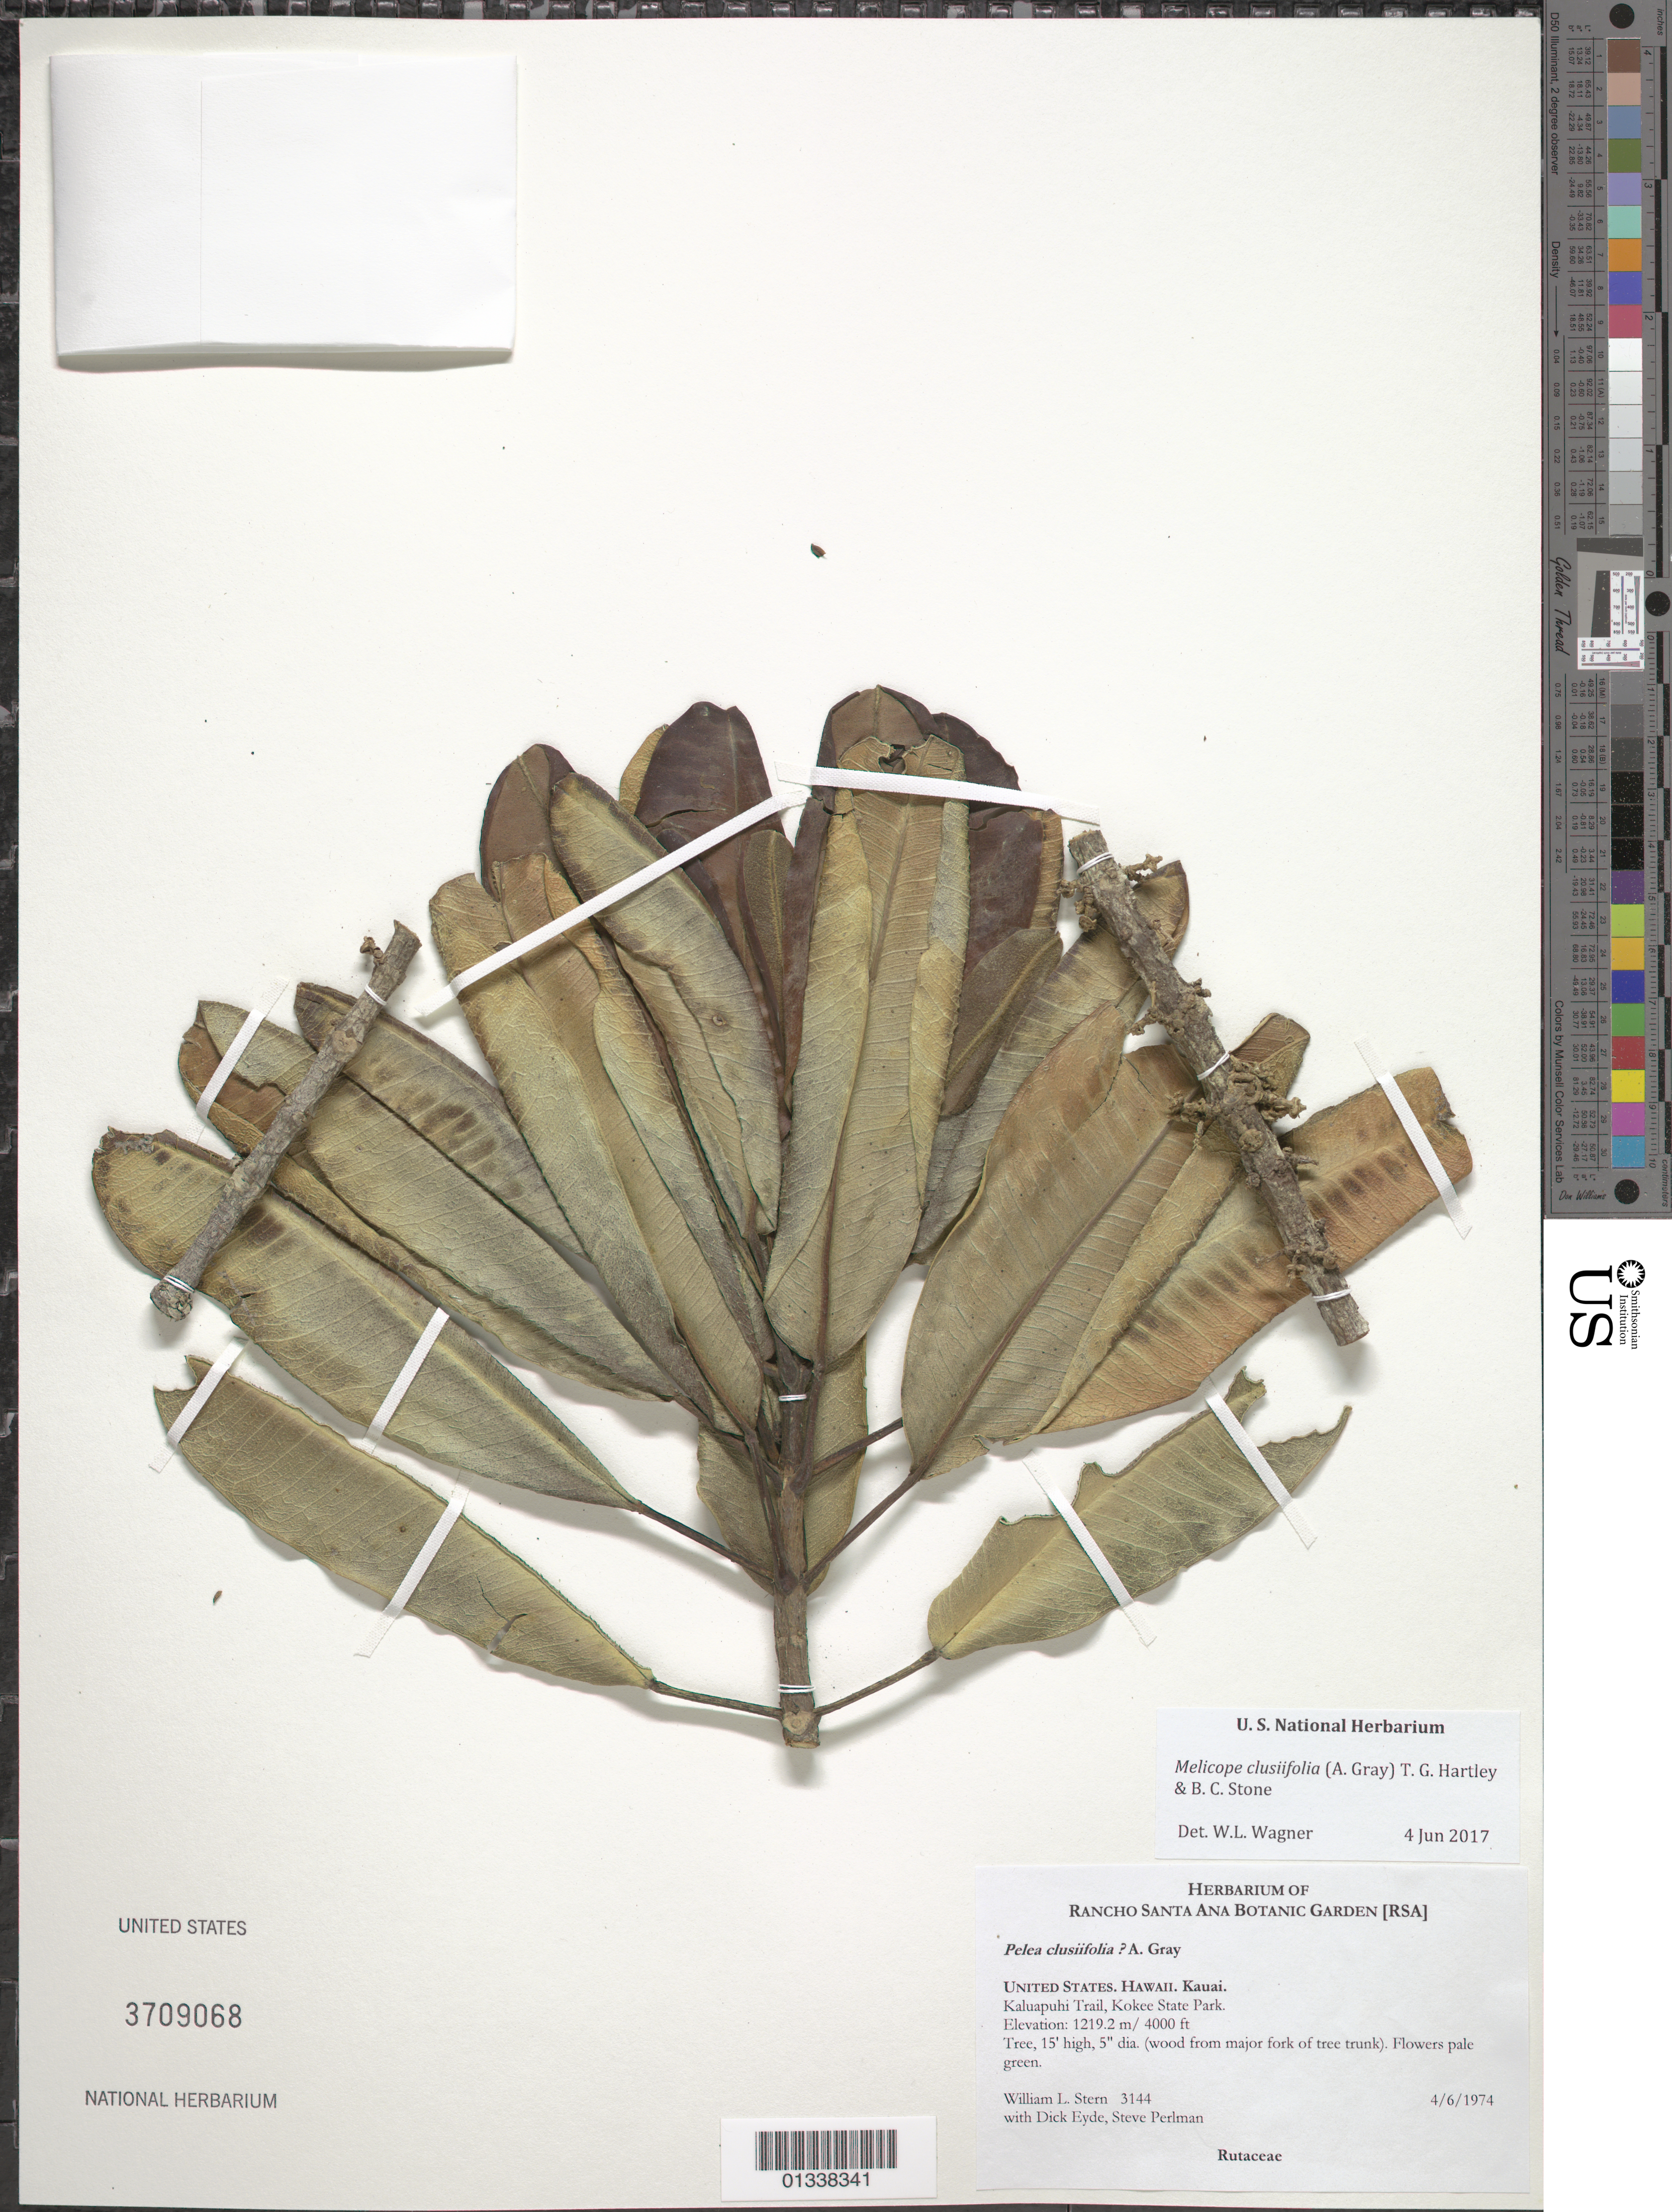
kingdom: Plantae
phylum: Tracheophyta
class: Magnoliopsida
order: Sapindales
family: Rutaceae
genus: Melicope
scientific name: Melicope clusiifolia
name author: (A. Gray) T.G. Hartley & B.C. Stone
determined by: Wagner, W. L., (BOT), Smithsonian Institution - National Museum of Natural History (UNITED STATES)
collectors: W. L. Stern, R. H. Eyde & S. P. Perlman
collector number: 3144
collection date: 1974-04-06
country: United States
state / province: Hawaii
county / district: Kauai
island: Kaua'i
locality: Kaluapuhi Trail, Kokee State Park.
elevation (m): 1219.2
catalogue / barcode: US 3709068